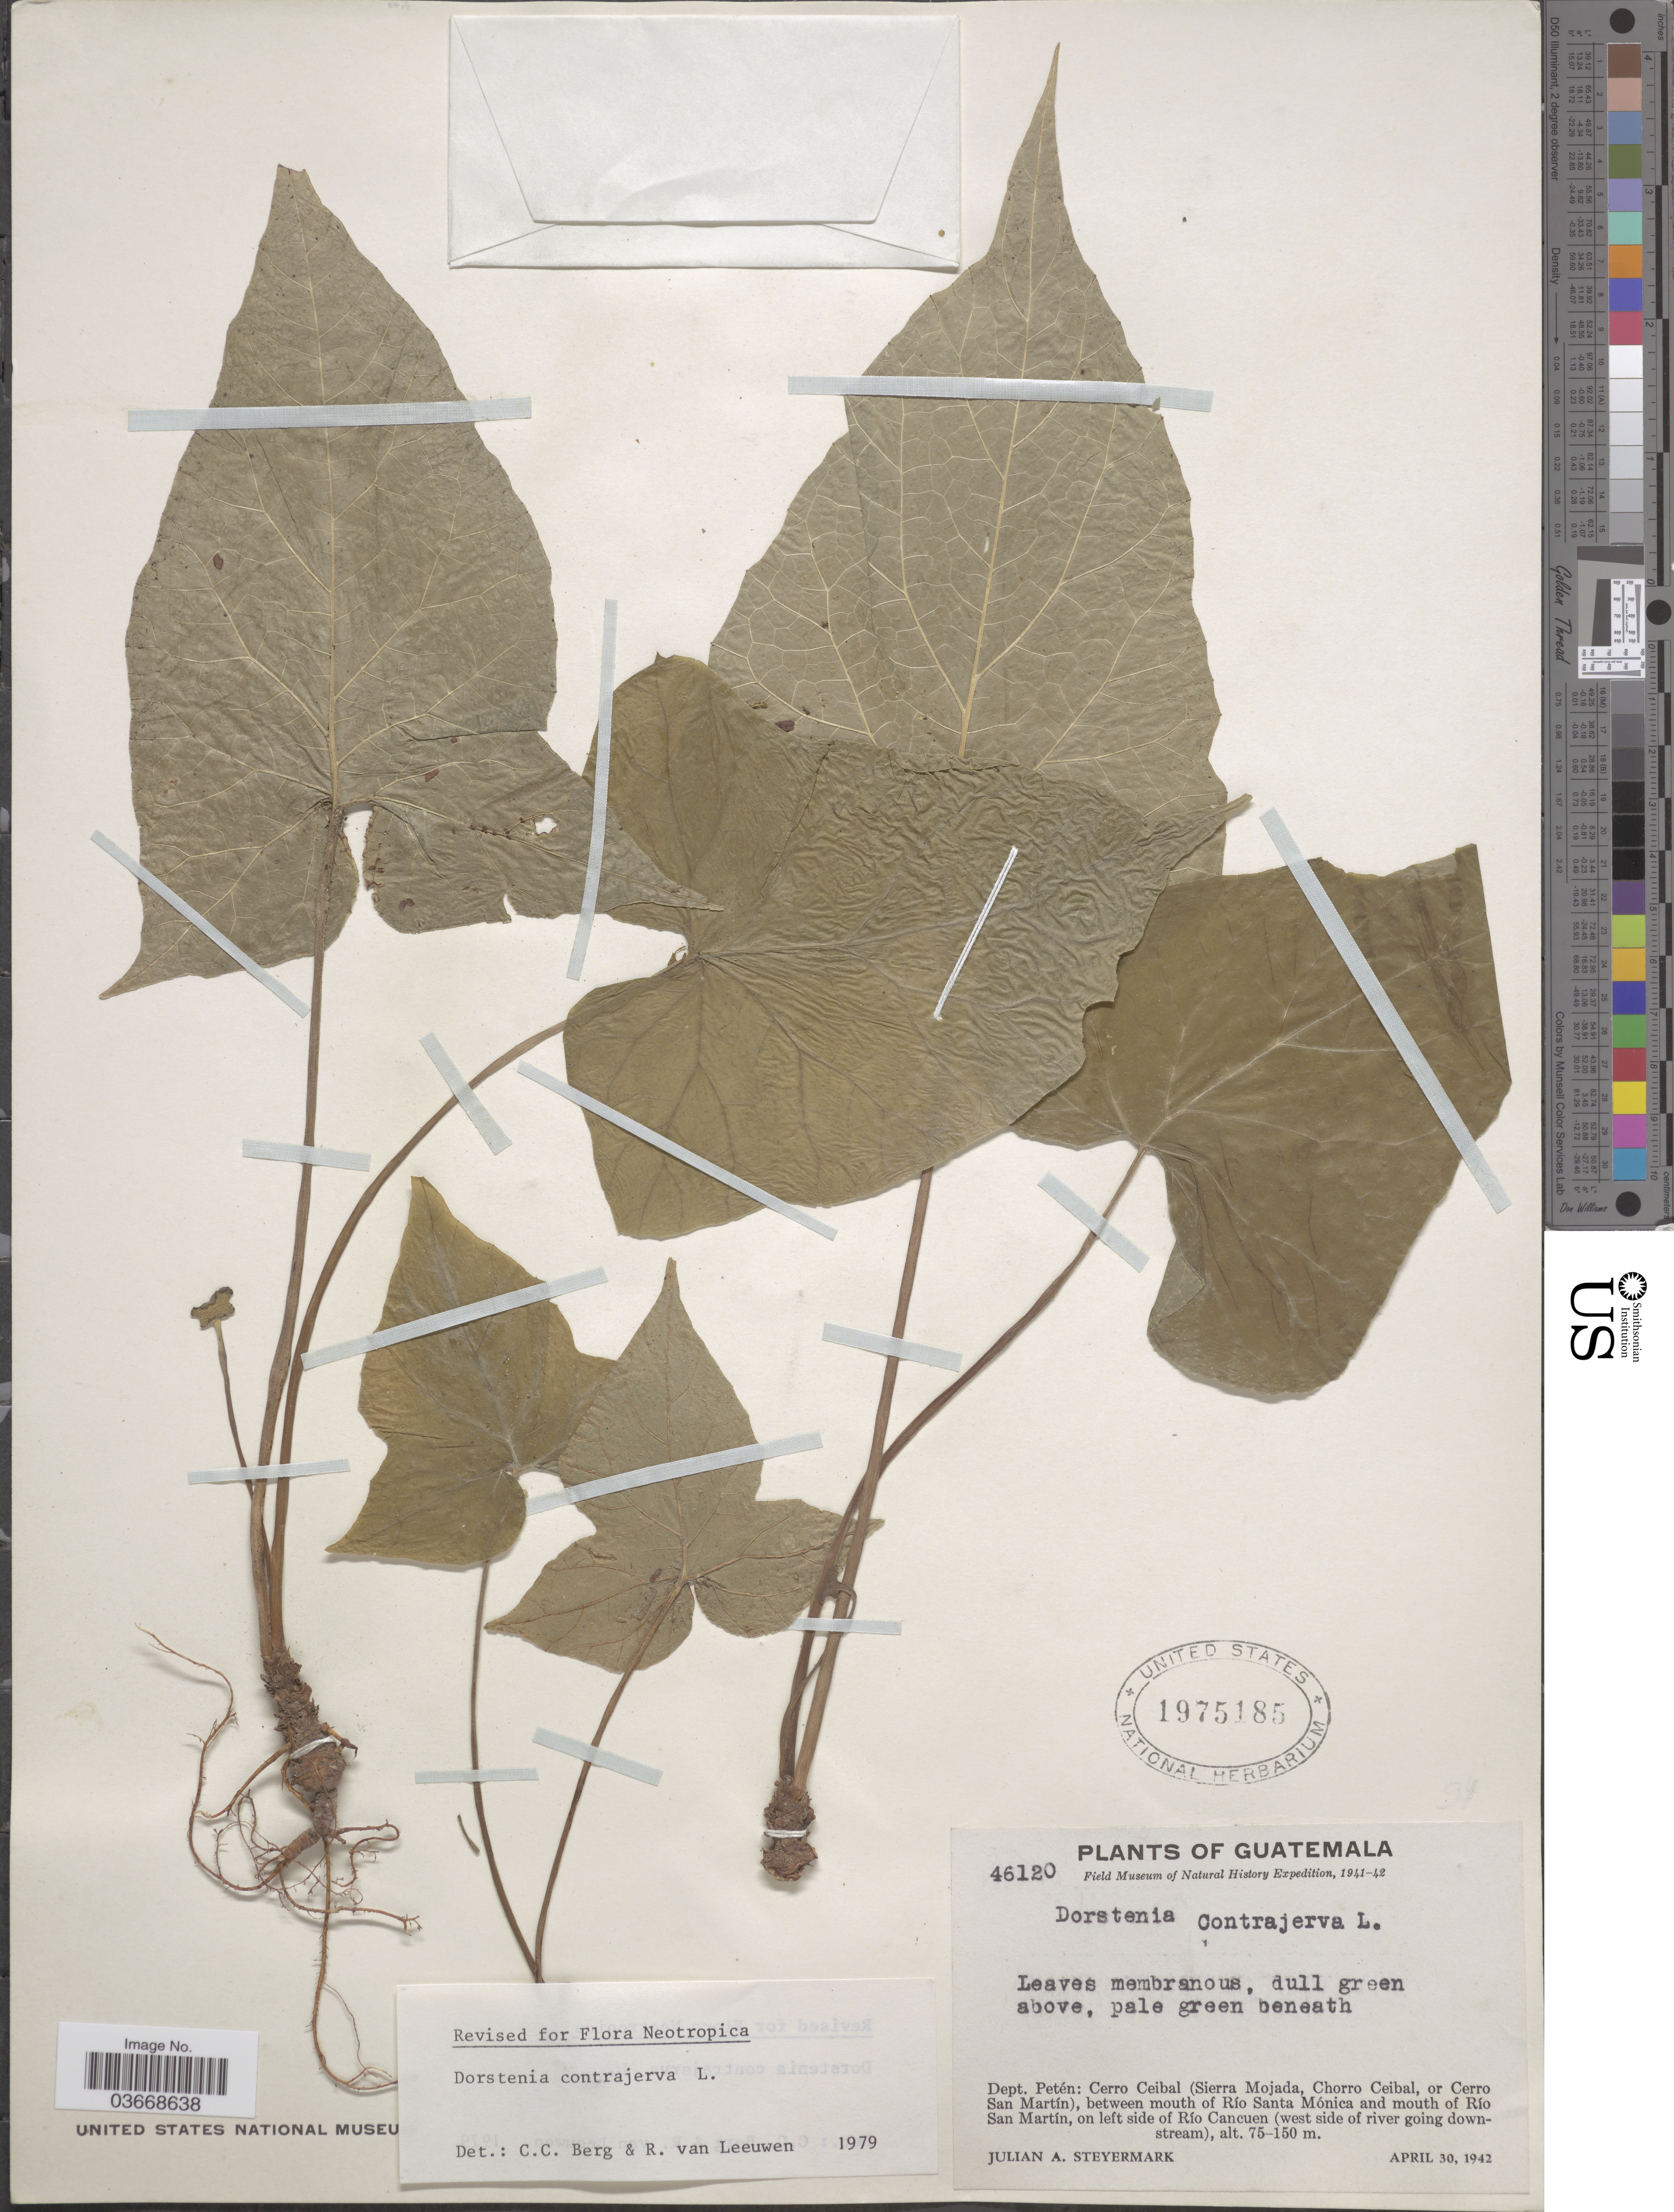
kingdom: Plantae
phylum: Tracheophyta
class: Magnoliopsida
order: Rosales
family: Moraceae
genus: Dorstenia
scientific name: Dorstenia contrajerva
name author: L.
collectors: J. Steyermark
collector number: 46120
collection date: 1942-04-30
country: Guatemala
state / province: El Peten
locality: Dept. Petén: Cerro Ceibal (Sierra Mojada, Chorro Ceibal, or Cerro San Martín), between mouth of Río Santa Mónica and mouth of Río San Martín, on left side of Río Cancuen (west side of river going downstream).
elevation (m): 75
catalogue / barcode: US 1975185